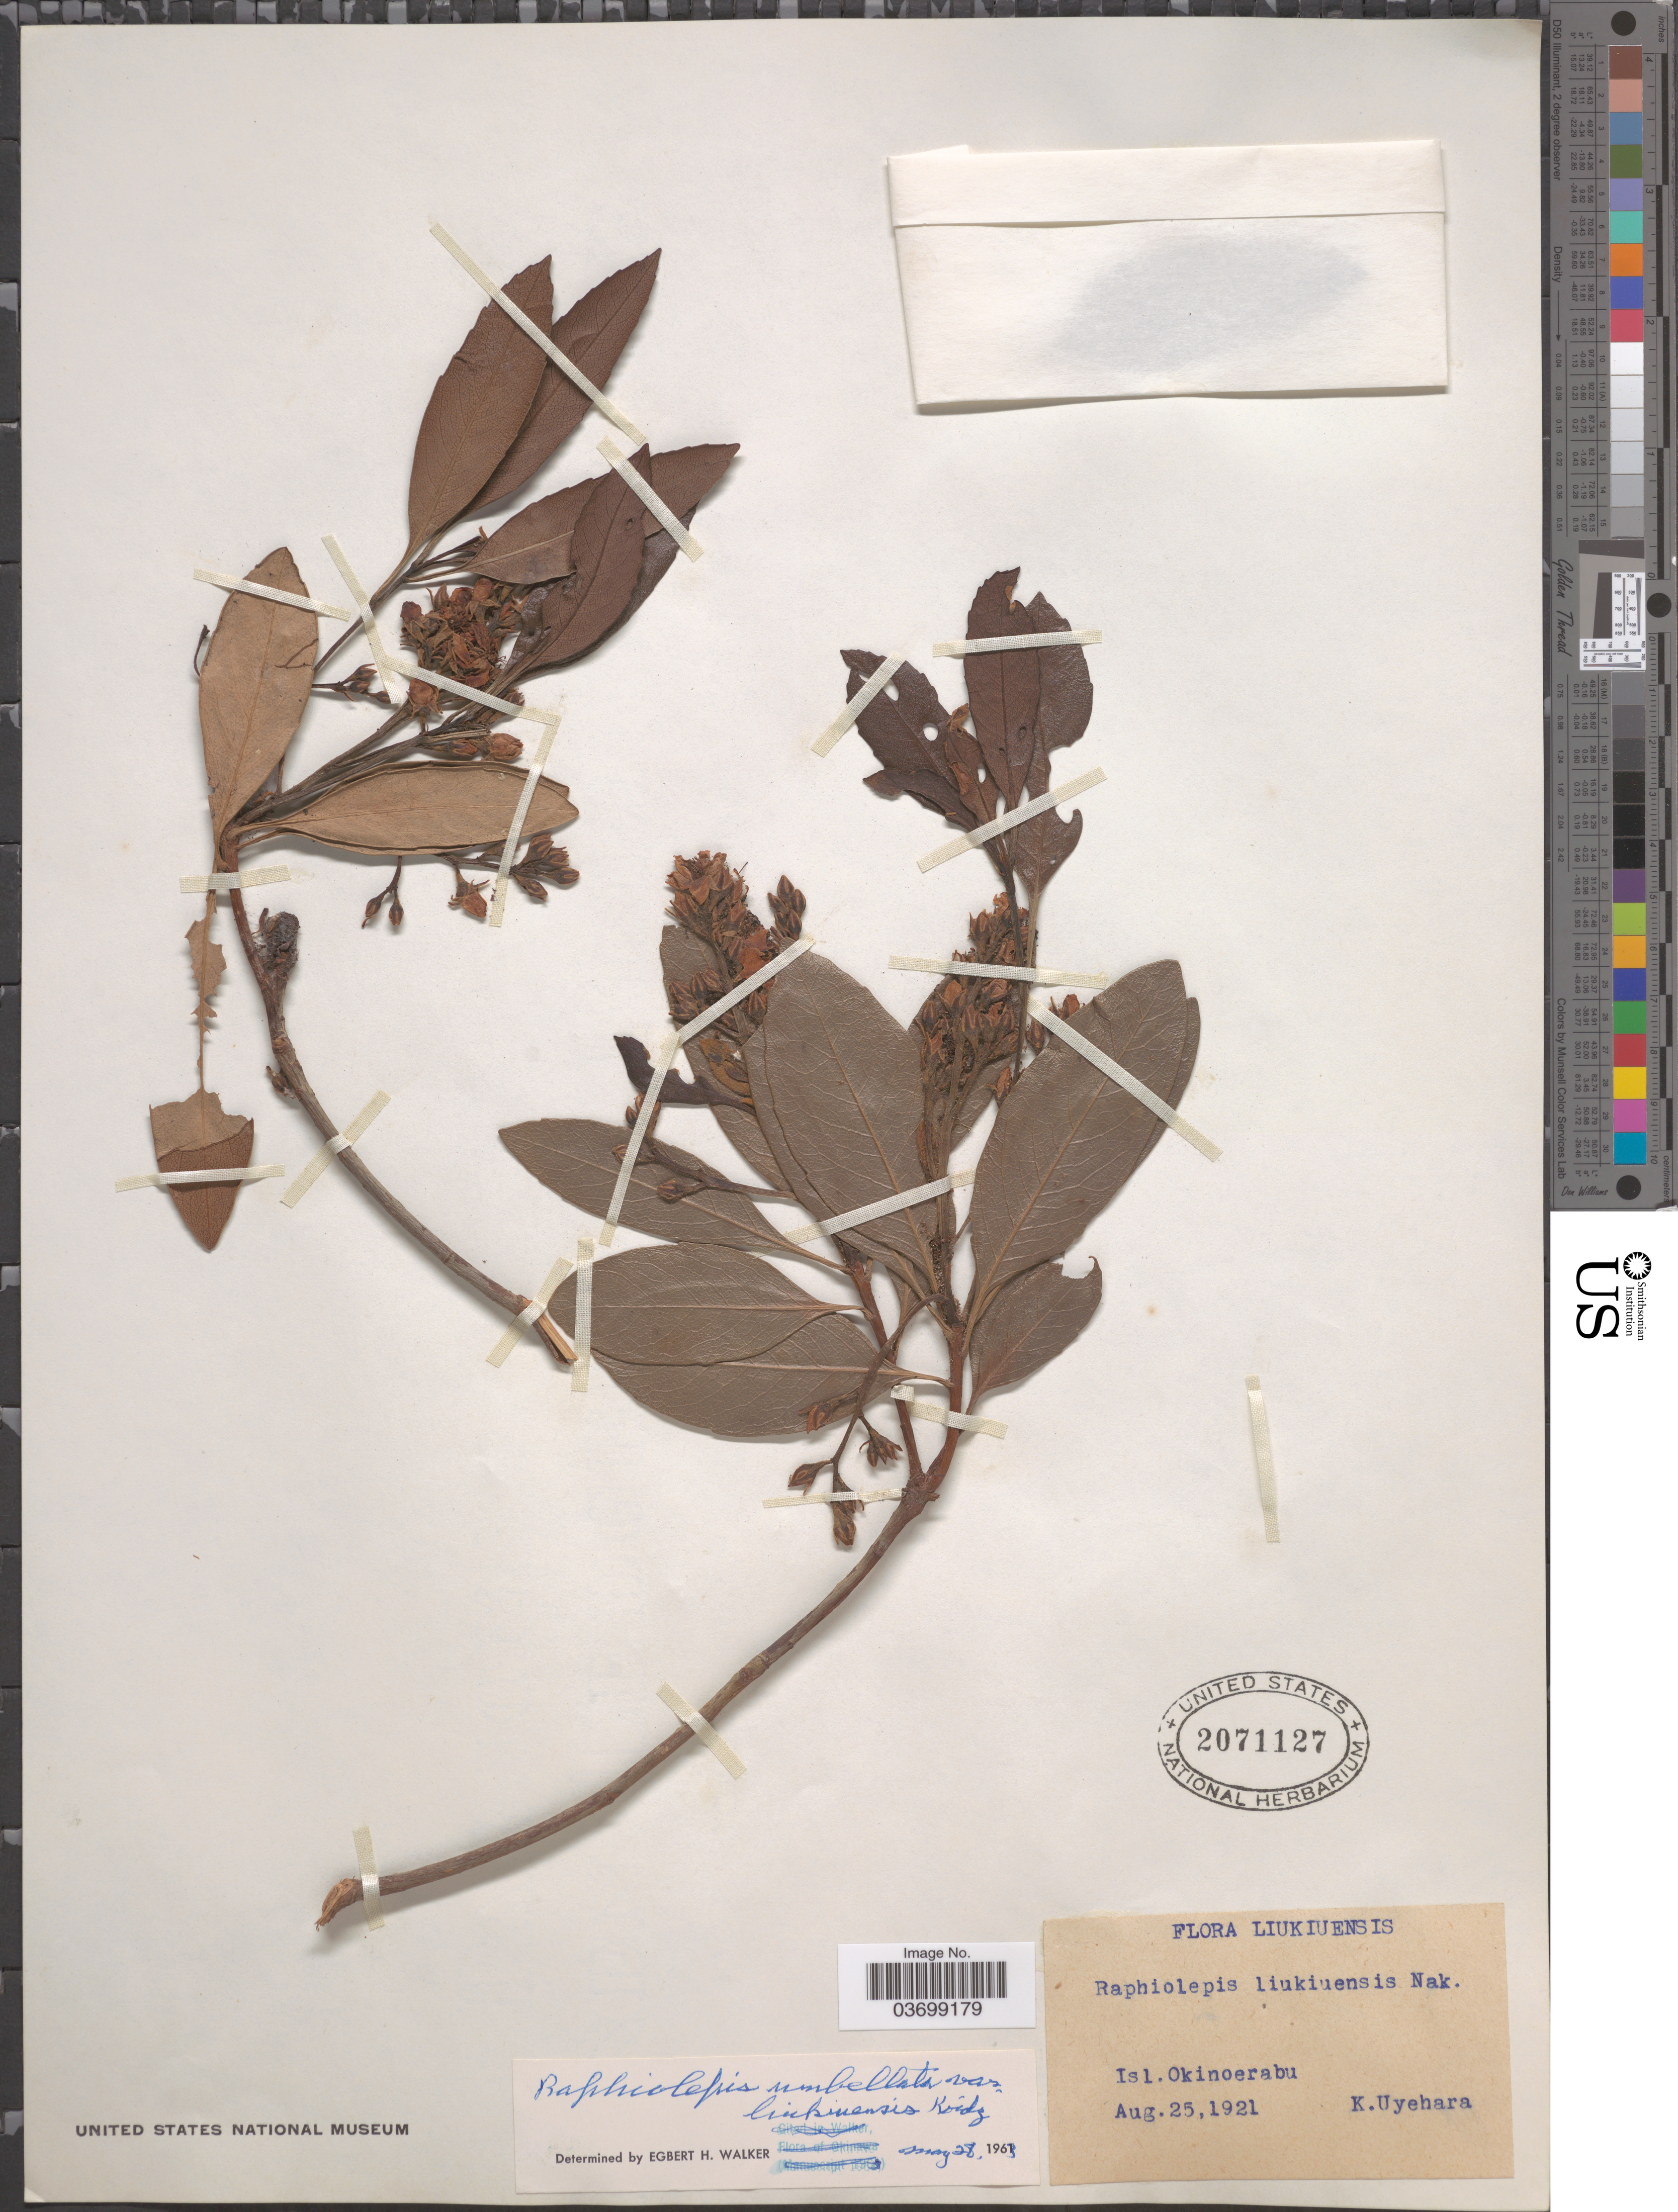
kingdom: Plantae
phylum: Tracheophyta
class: Magnoliopsida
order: Rosales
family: Rosaceae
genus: Rhaphiolepis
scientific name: Rhaphiolepis umbellata var. liukiuensis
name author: Koidz.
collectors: K. Uyehara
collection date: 1921-08-25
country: Japan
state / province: Okinawa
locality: Liukiuensis. Isl.Okinoerabu.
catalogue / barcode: US 2071127